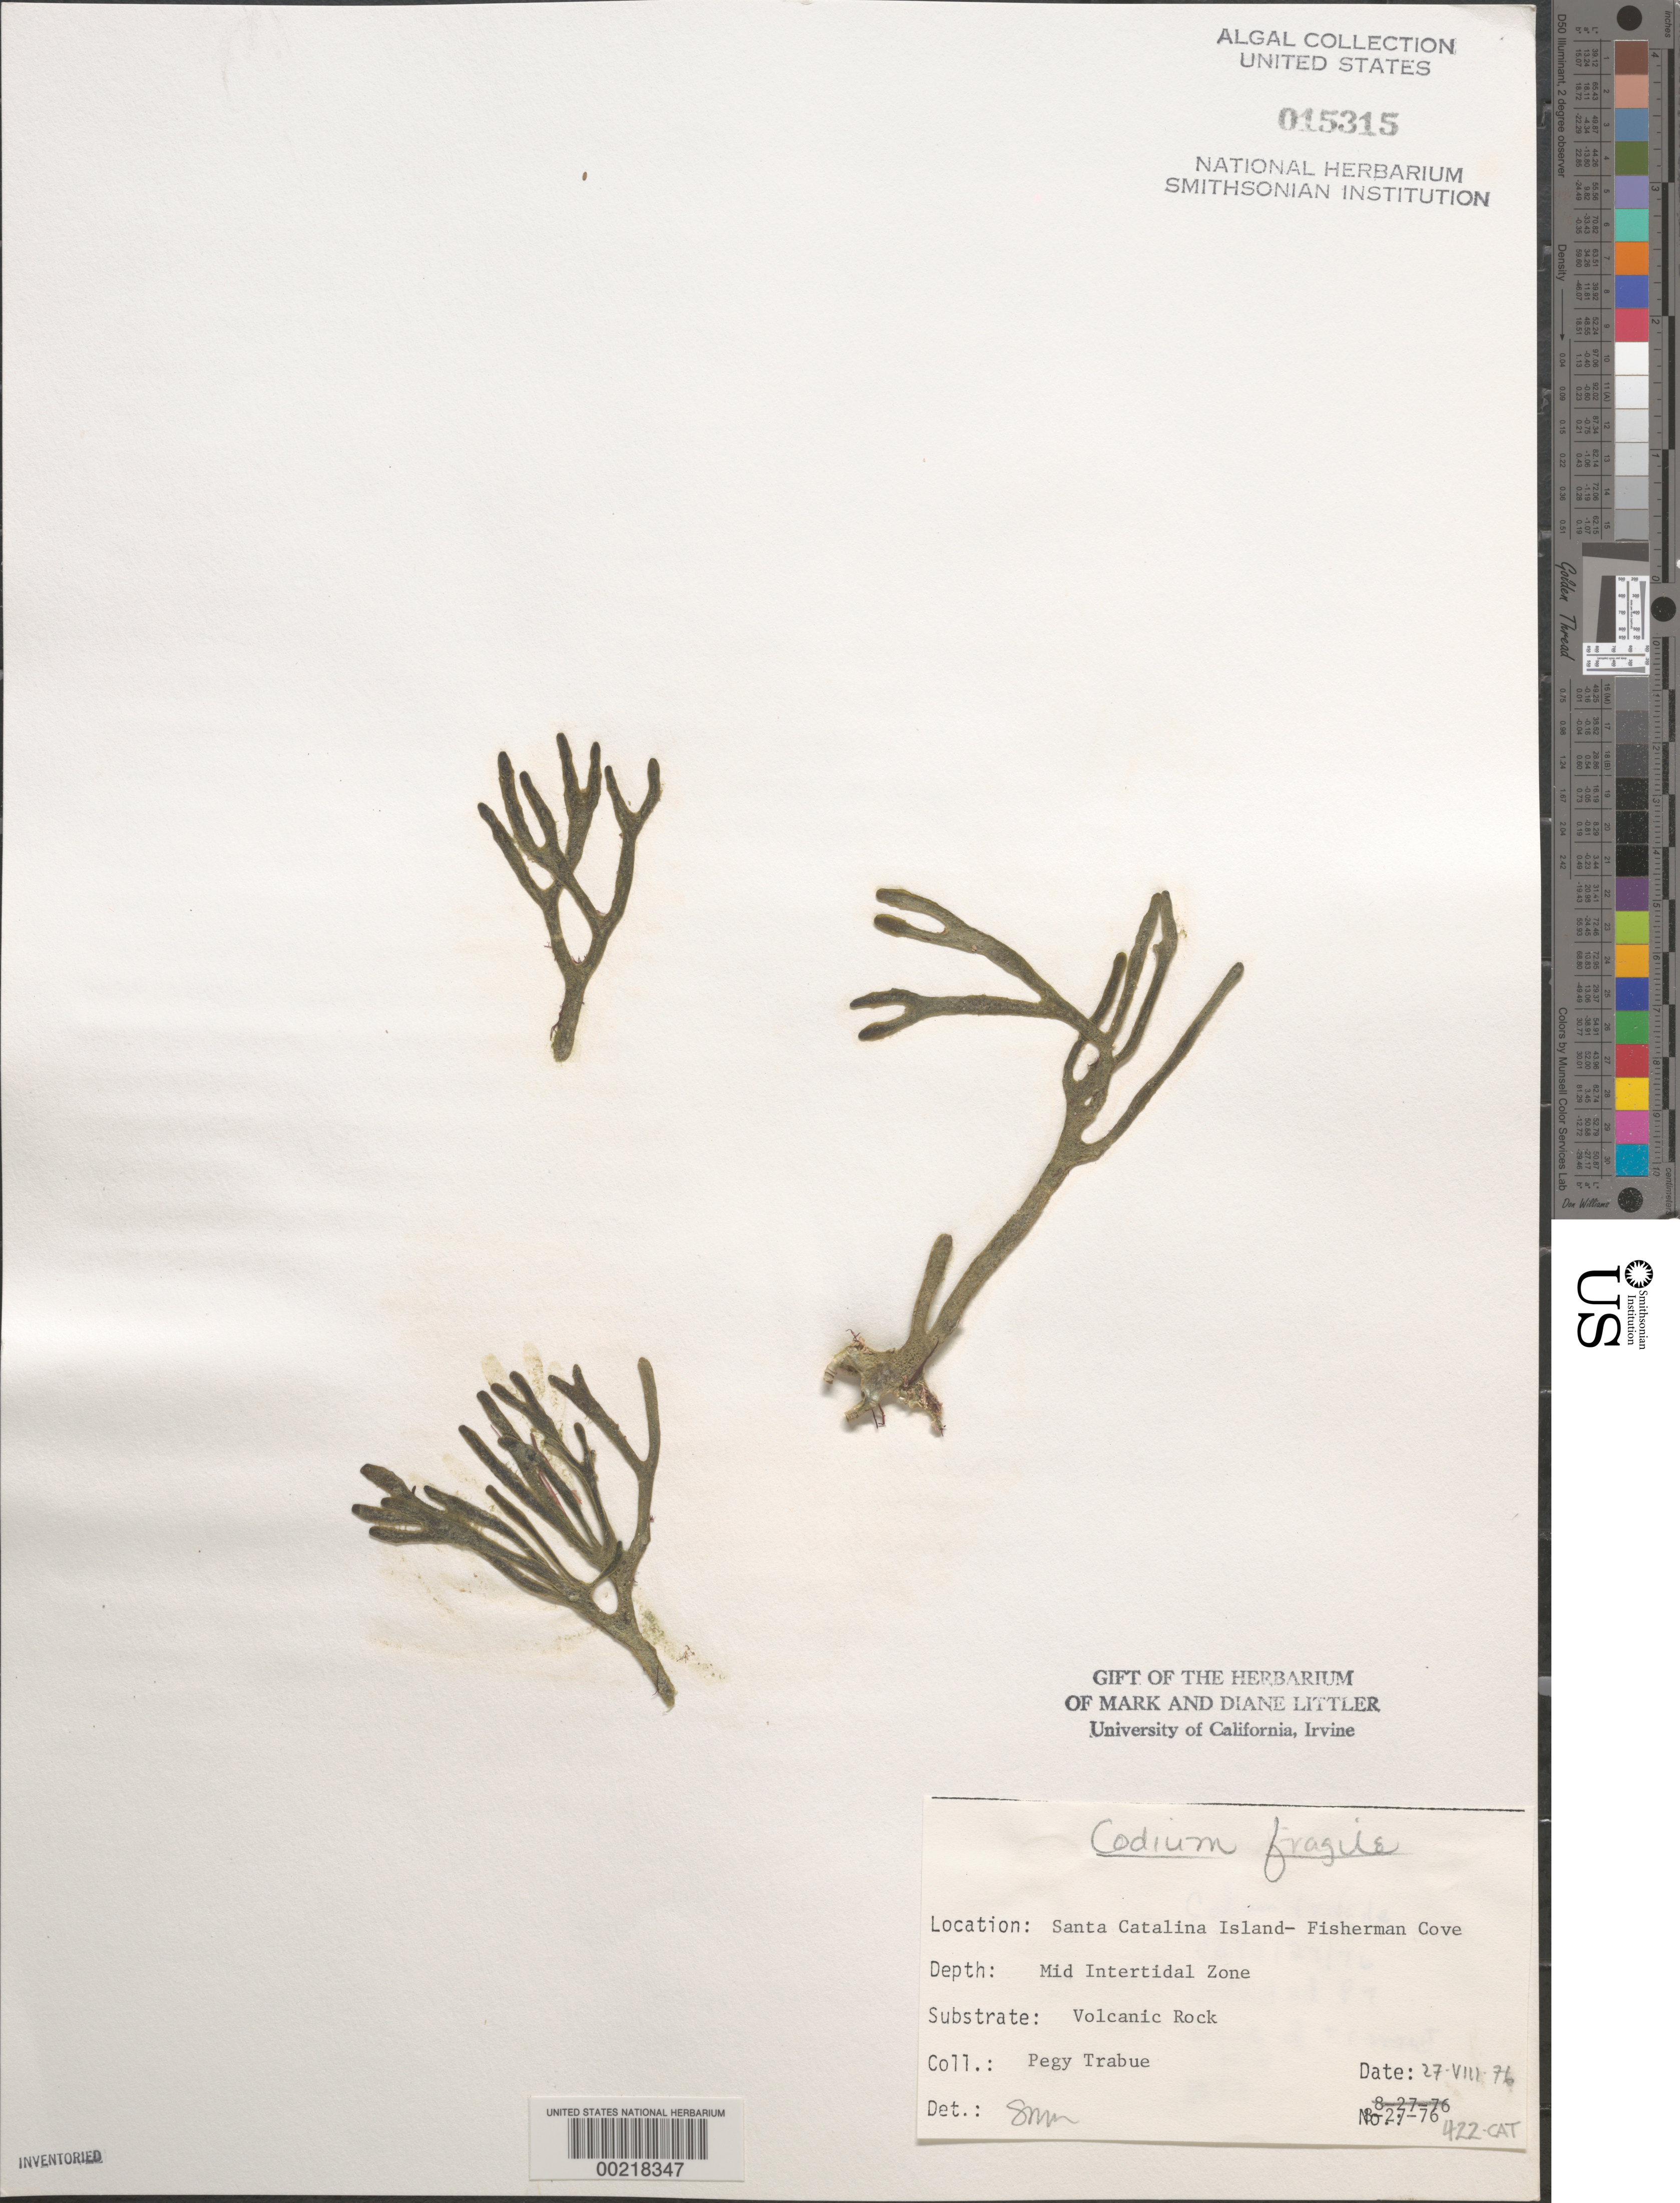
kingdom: Plantae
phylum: Chlorophyta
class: Ulvophyceae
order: Bryopsidales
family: Codiaceae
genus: Codium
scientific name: Codium fragile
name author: (Suringar) P. Hariot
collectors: P. J. Trabue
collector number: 8-27-76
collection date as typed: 12 Jul 76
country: United States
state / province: California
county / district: Los Angeles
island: Santa Catalina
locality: Santa Catalina Island- Fisherman Cove.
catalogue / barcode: US 15315